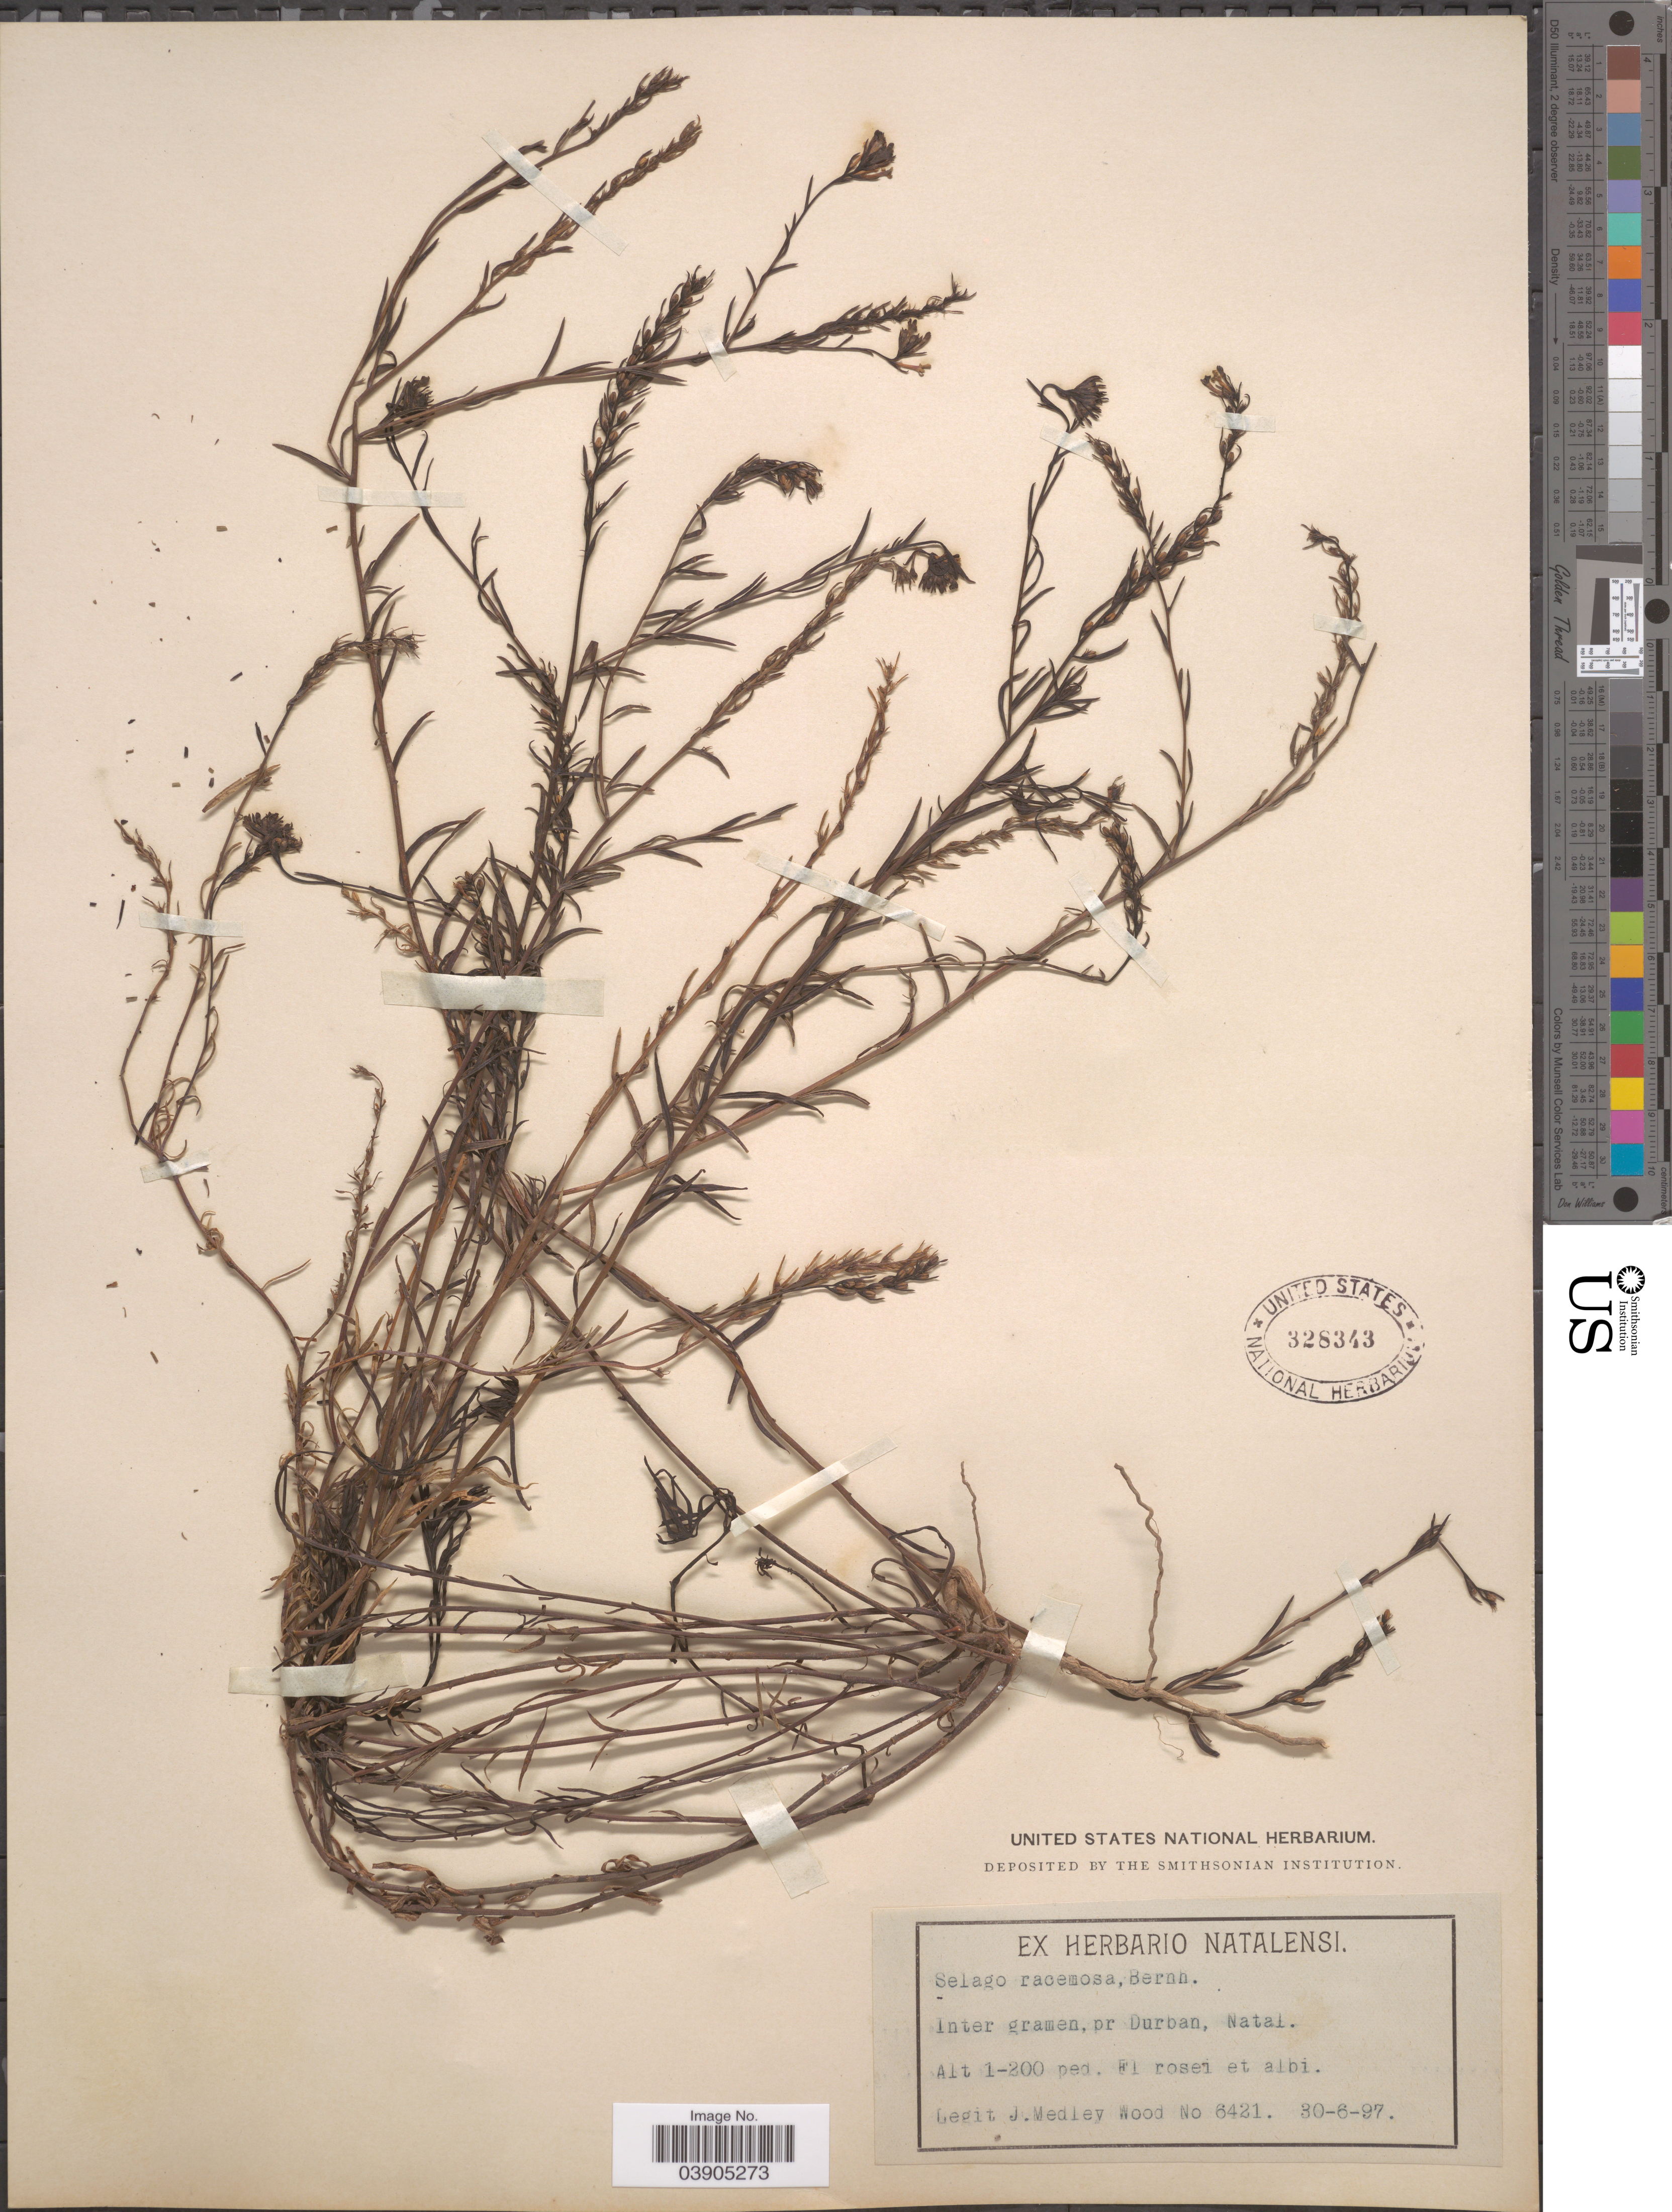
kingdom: Plantae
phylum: Tracheophyta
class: Magnoliopsida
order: Lamiales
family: Scrophulariaceae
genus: Selago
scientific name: Selago racemosa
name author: Bernh.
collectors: J. M. Wood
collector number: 6421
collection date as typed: Transcribed d/m/y: 30/6/97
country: South Africa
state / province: KwaZulu-Natal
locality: Inter gramen, pr. Durban, Natal.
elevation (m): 30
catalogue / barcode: US 328343